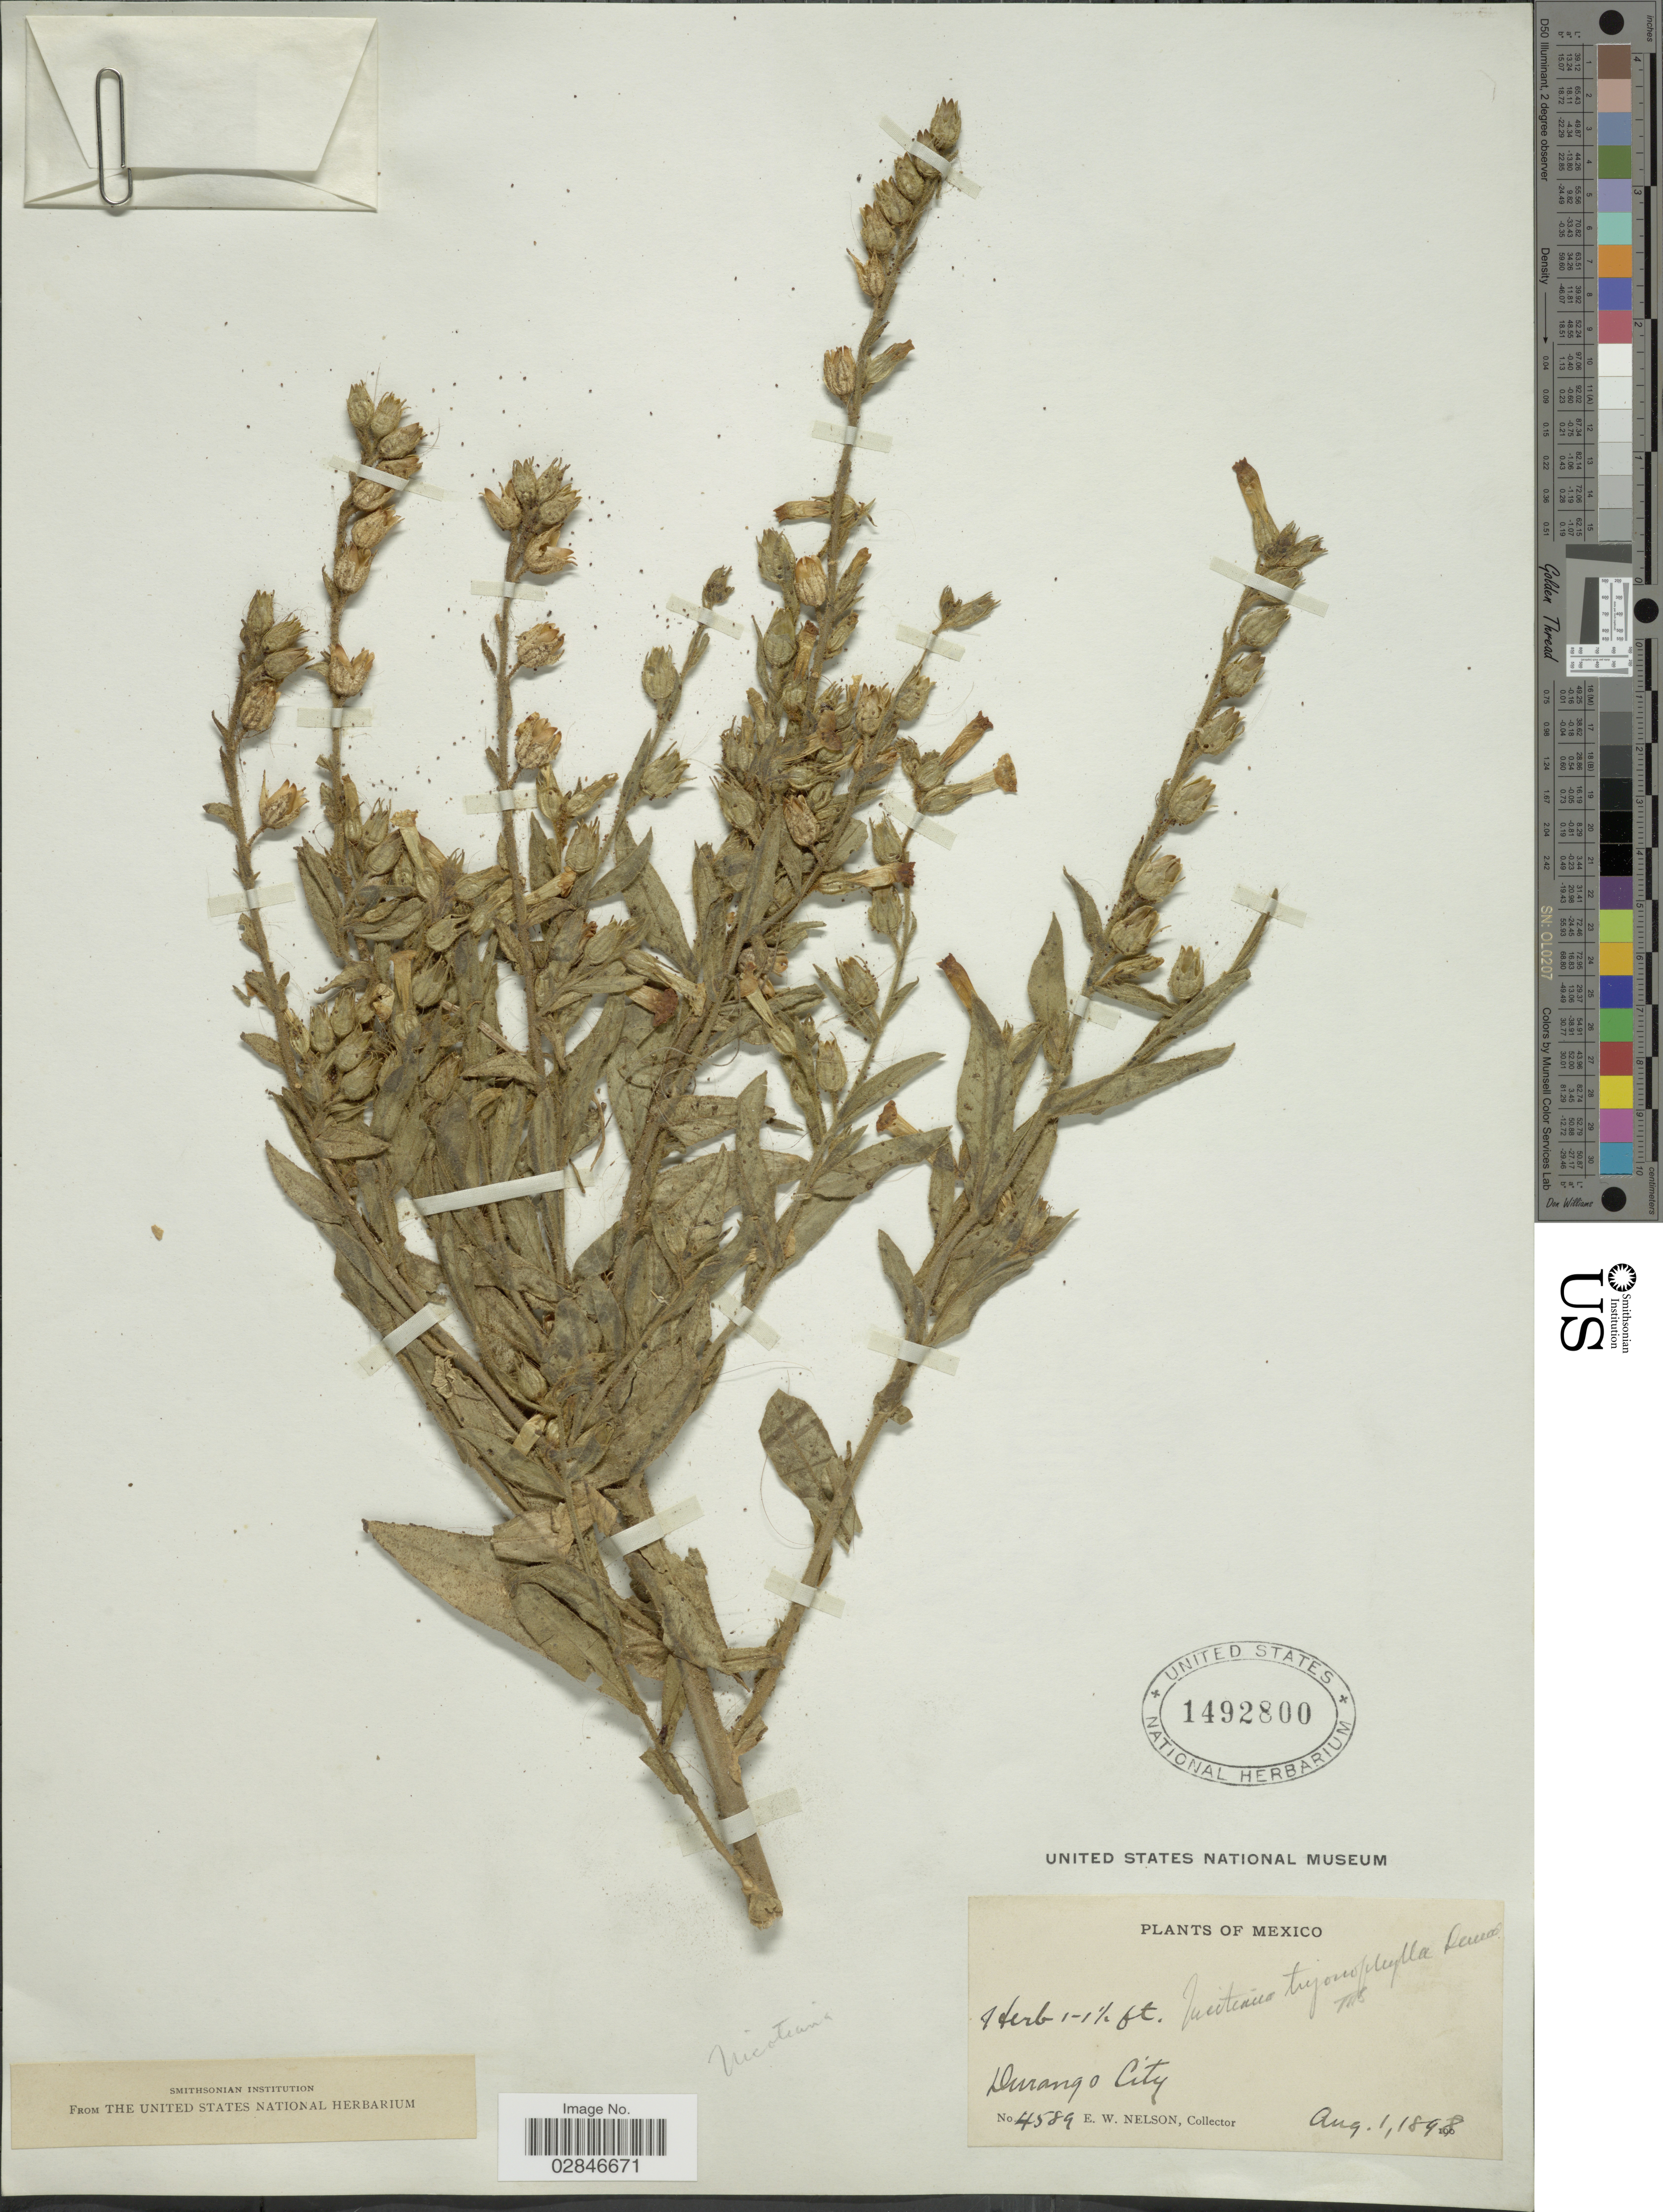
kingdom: Plantae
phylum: Tracheophyta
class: Magnoliopsida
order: Solanales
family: Solanaceae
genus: Nicotiana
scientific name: Nicotiana trigonophylla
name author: Dunal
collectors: E. W. Nelson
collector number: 4589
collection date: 1898-08-01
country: Mexico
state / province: Durango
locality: Durango City.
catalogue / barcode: US 1492800